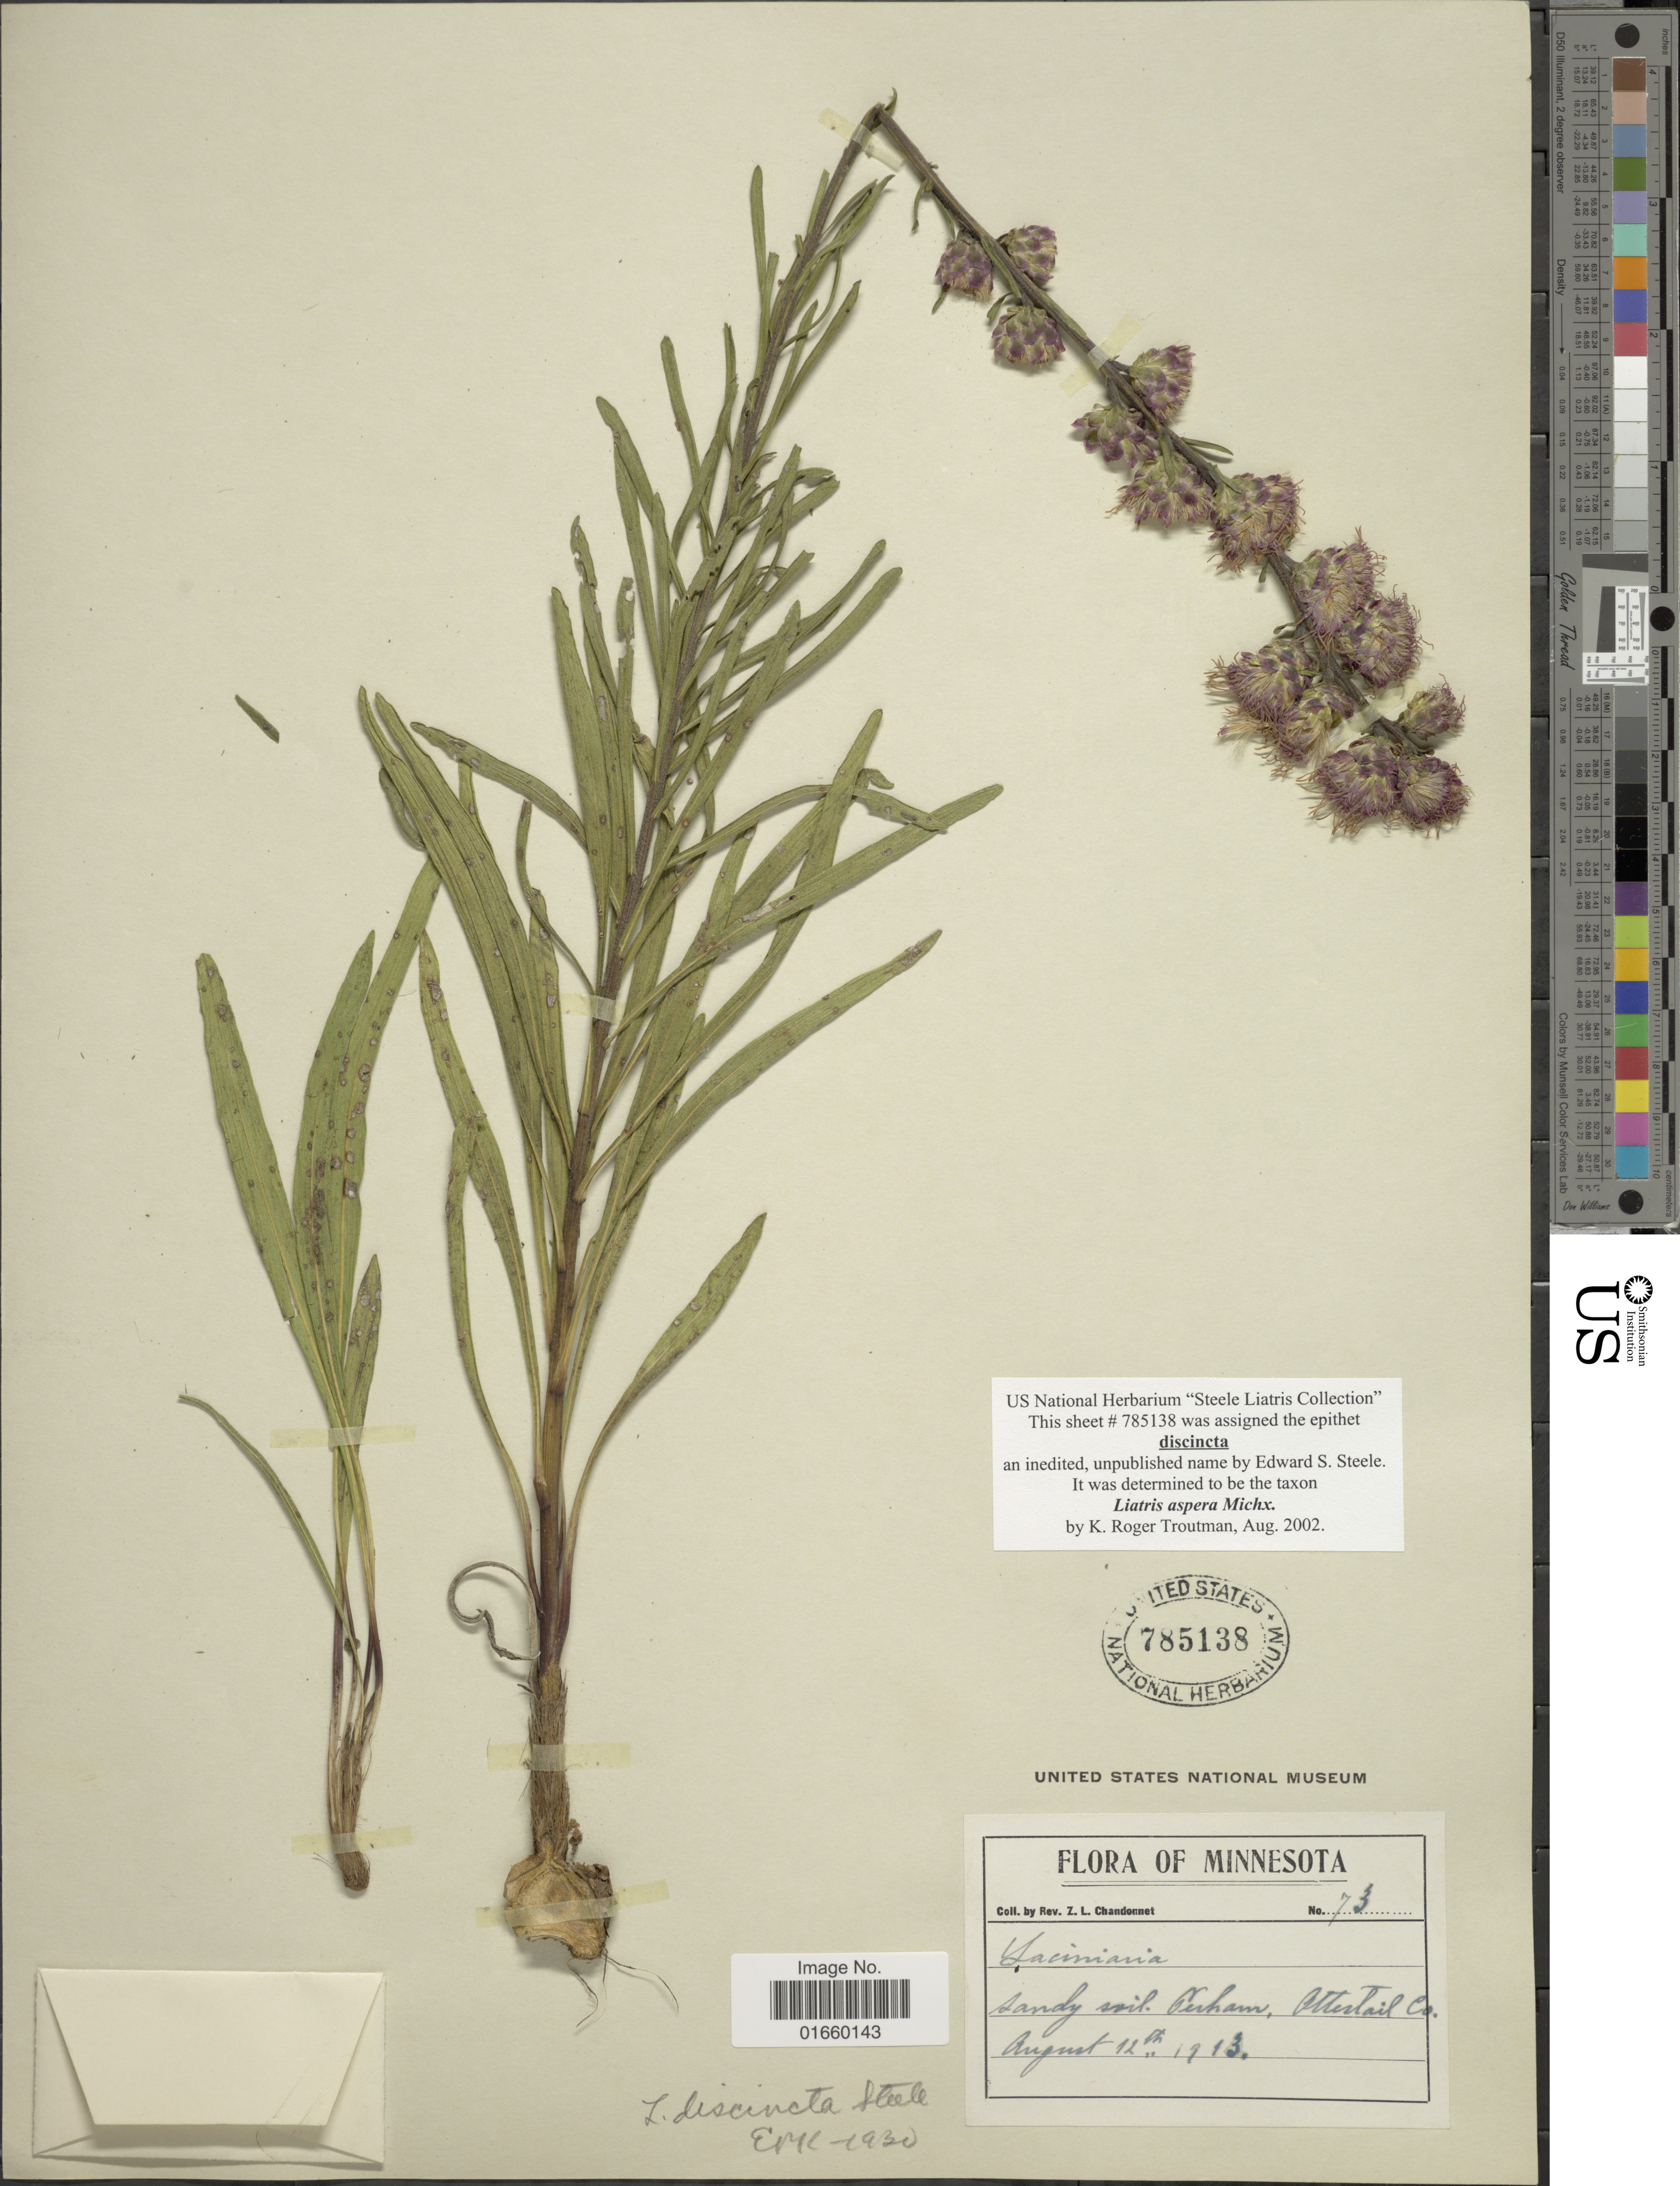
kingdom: Plantae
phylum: Tracheophyta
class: Magnoliopsida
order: Asterales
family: Asteraceae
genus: Liatris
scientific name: Liatris aspera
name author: Michx.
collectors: Z. Chandonnet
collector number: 73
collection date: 1913-08-12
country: United States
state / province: Minnesota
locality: Sandy soil, Perham, Otter Tail Co.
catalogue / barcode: US 785138